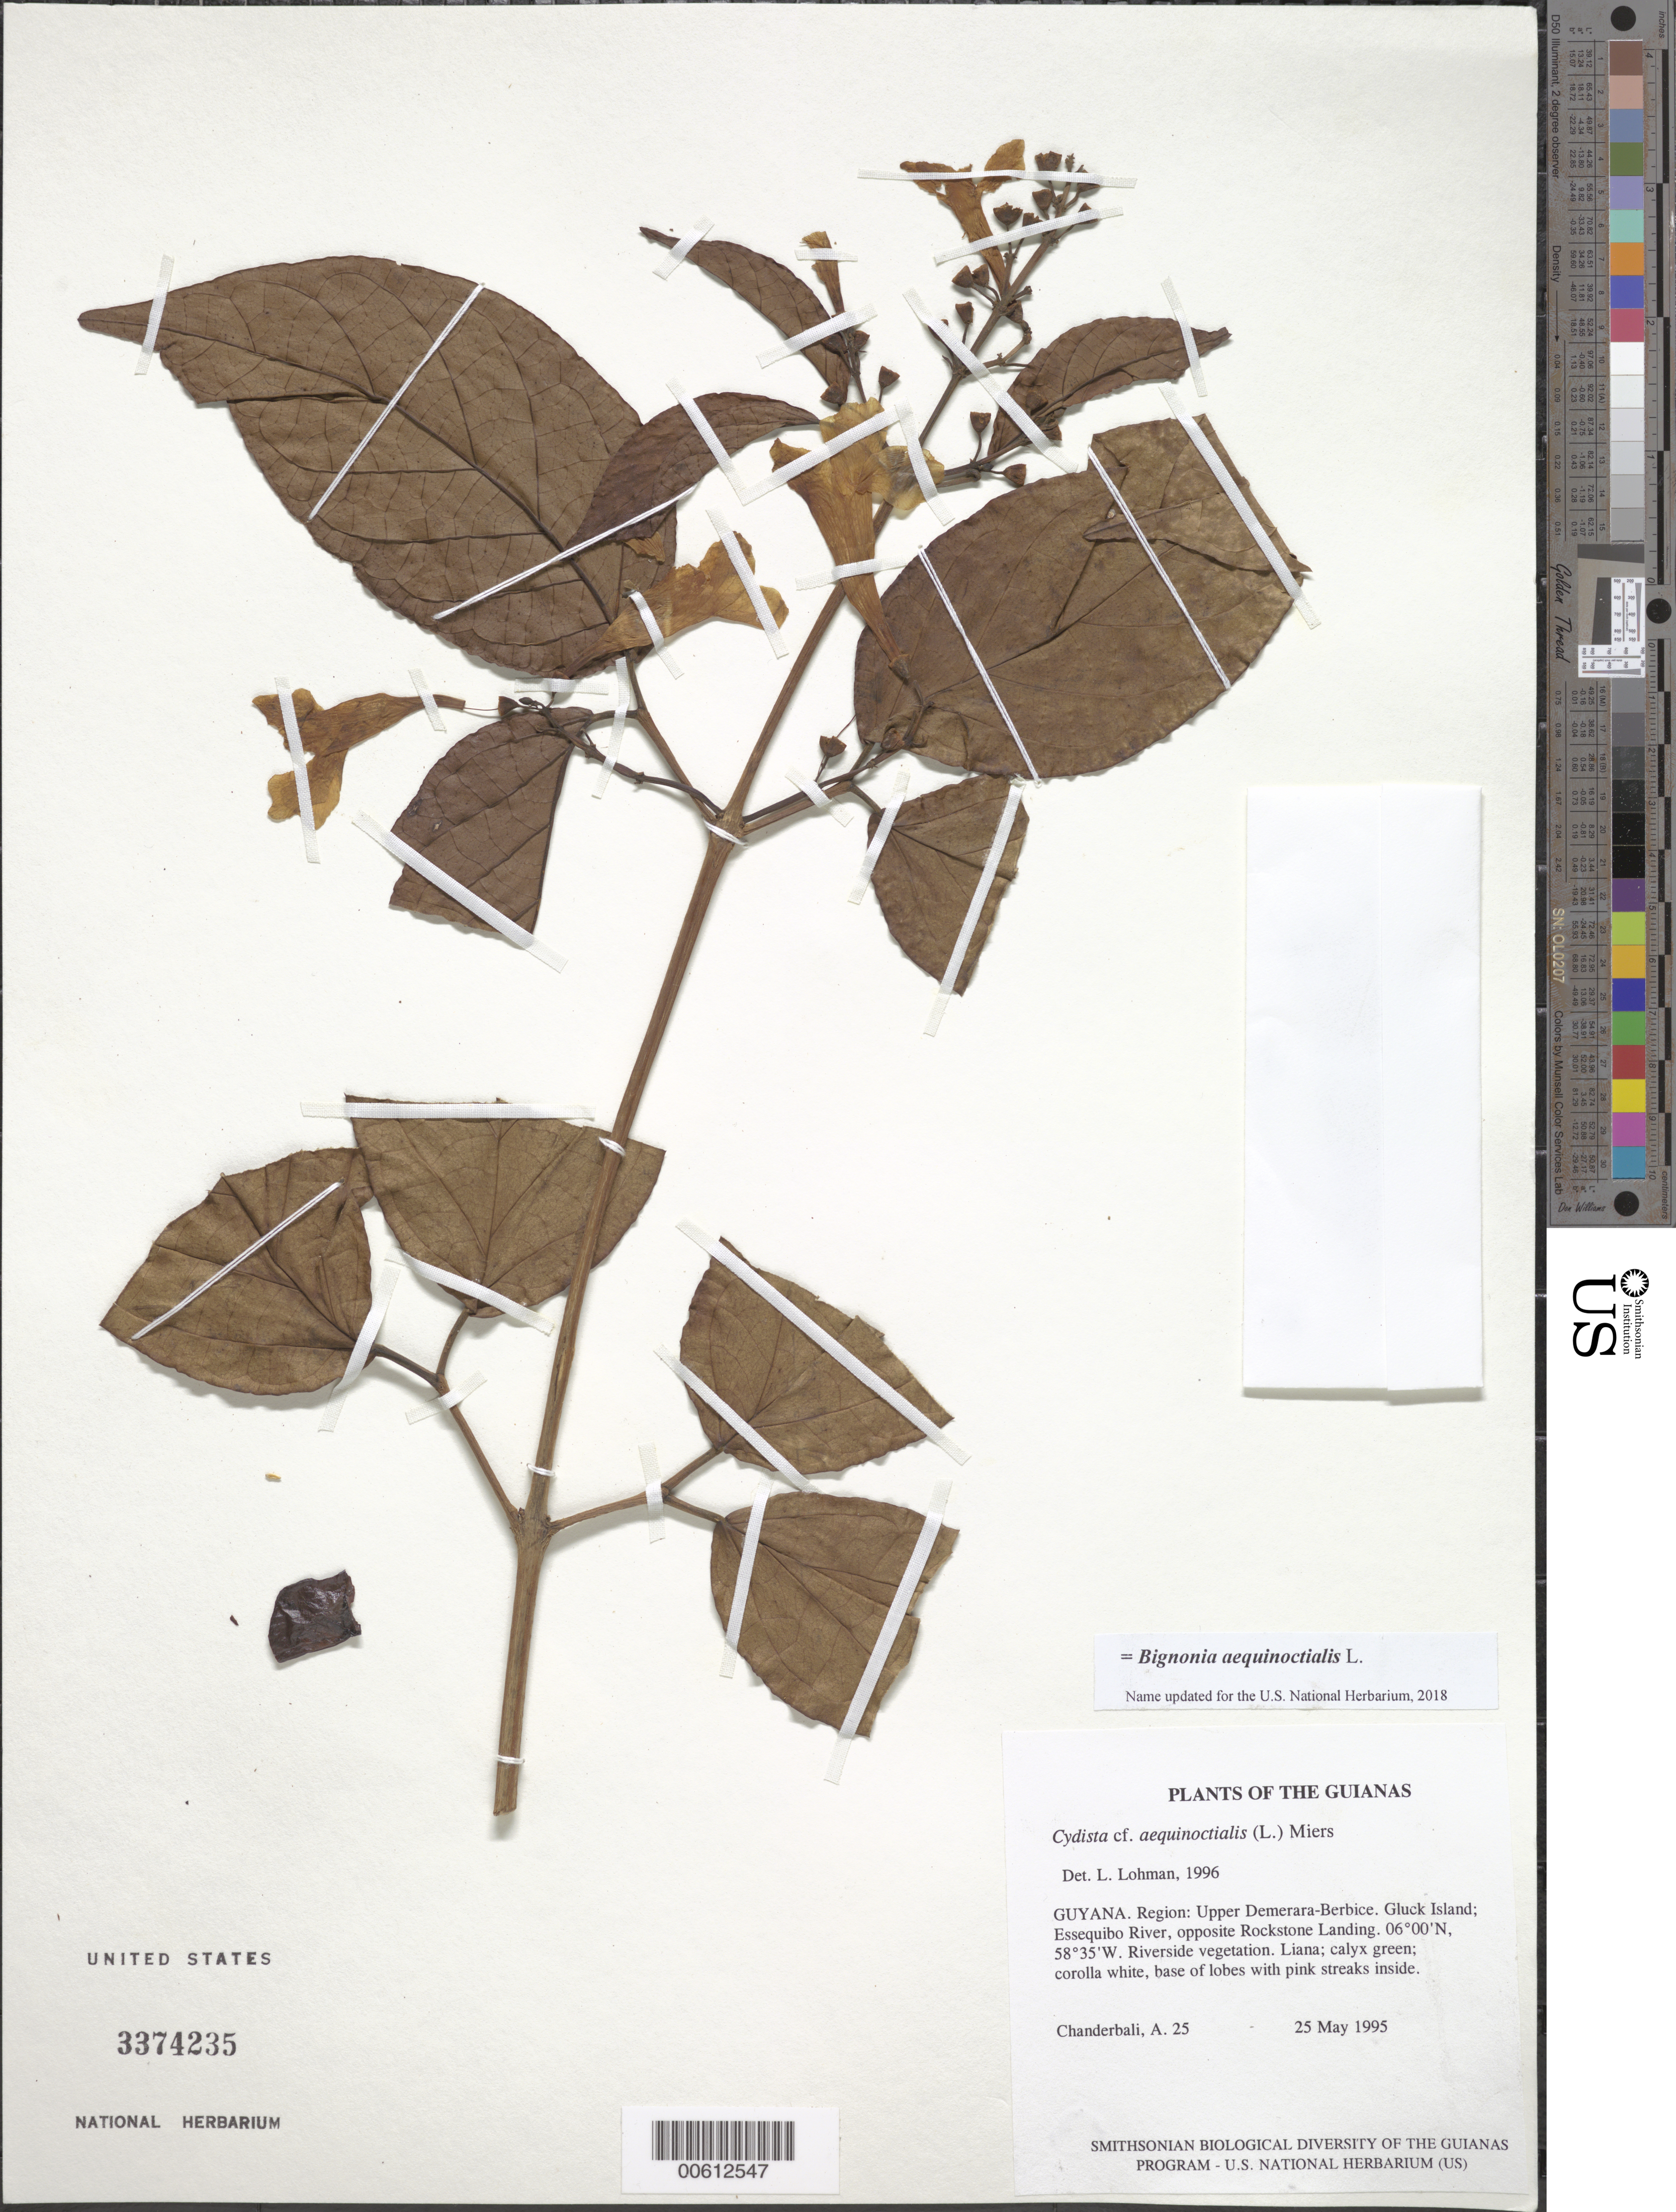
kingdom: Plantae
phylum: Tracheophyta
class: Magnoliopsida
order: Lamiales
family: Bignoniaceae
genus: Bignonia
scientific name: Bignonia aequinoctialis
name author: L.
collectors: A. S. Chanderbali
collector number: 0025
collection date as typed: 25 May 1995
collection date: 1995-05-25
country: Guyana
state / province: U. Demerara-Berbice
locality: Gluck Island; Essequibo River, opposite Rockstone Landing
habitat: Riverside vegetation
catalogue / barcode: US 3374235